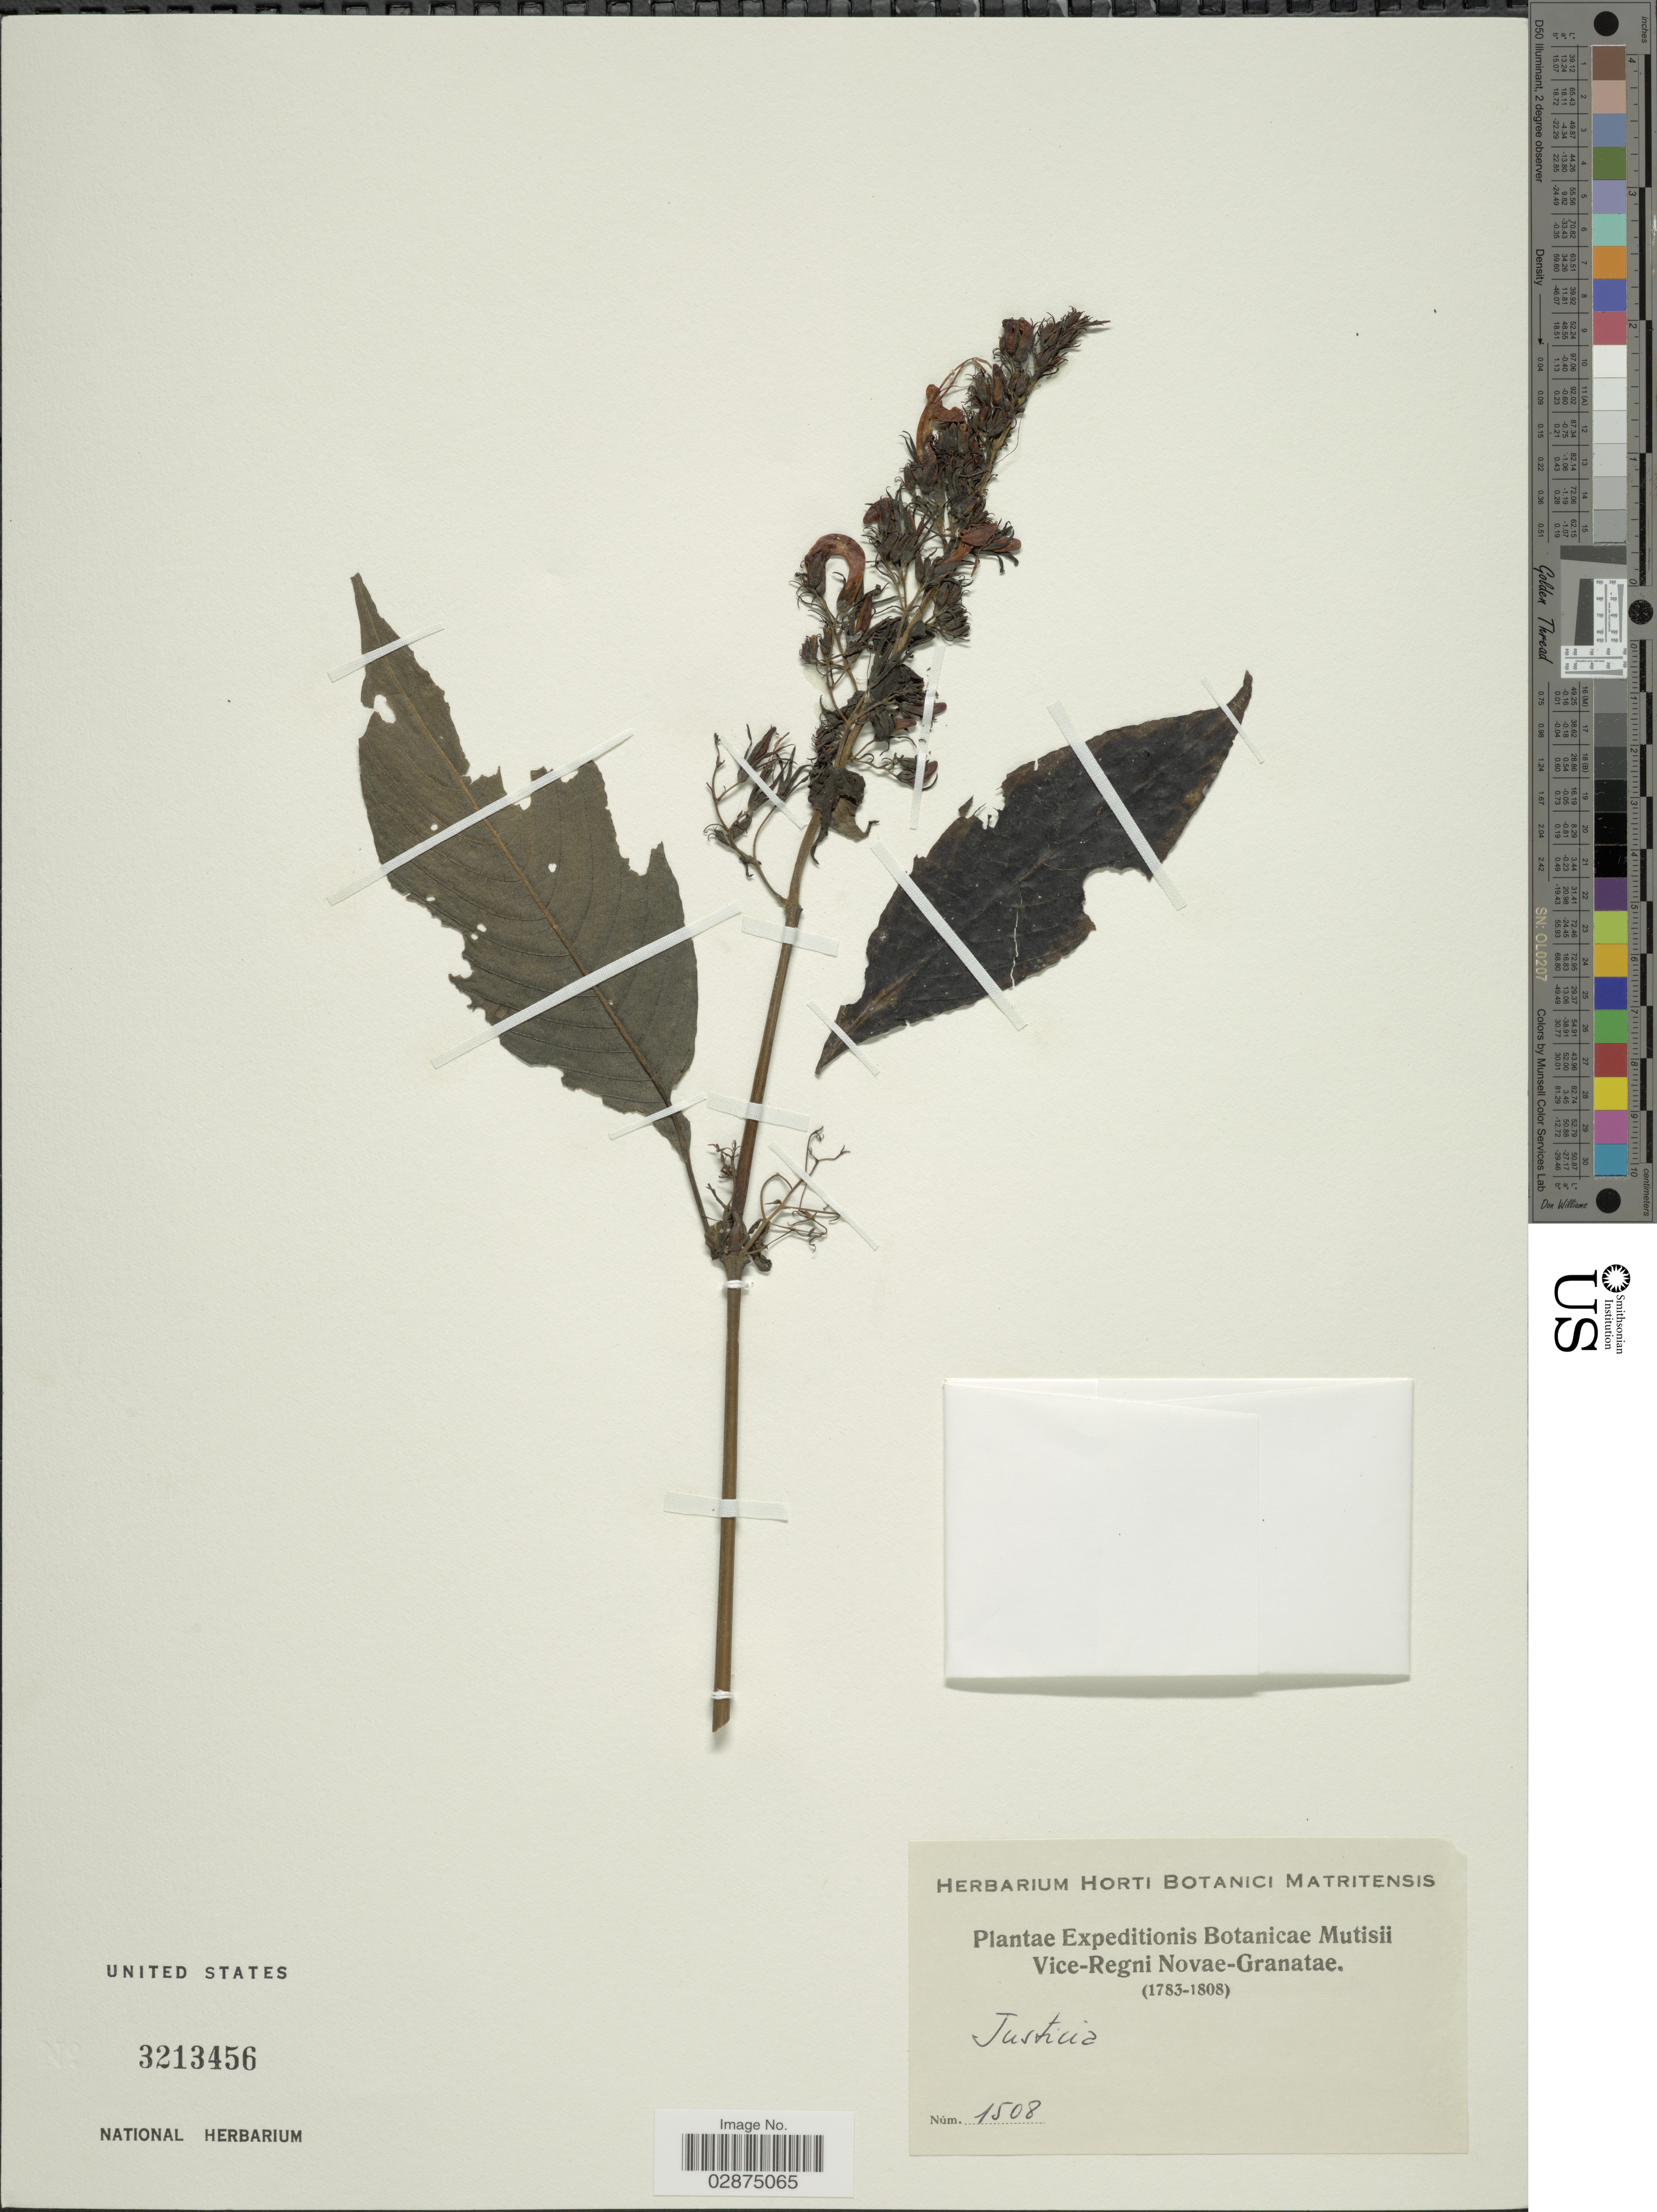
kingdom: Plantae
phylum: Tracheophyta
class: Magnoliopsida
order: Lamiales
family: Acanthaceae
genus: Habracanthus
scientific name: Habracanthus sanguineus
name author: Nees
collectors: ex herb. Horti Botanici Matritensis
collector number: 1508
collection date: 1783/1808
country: Colombia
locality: Vice-Regni Novae-Granatae.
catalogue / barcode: US 3213456